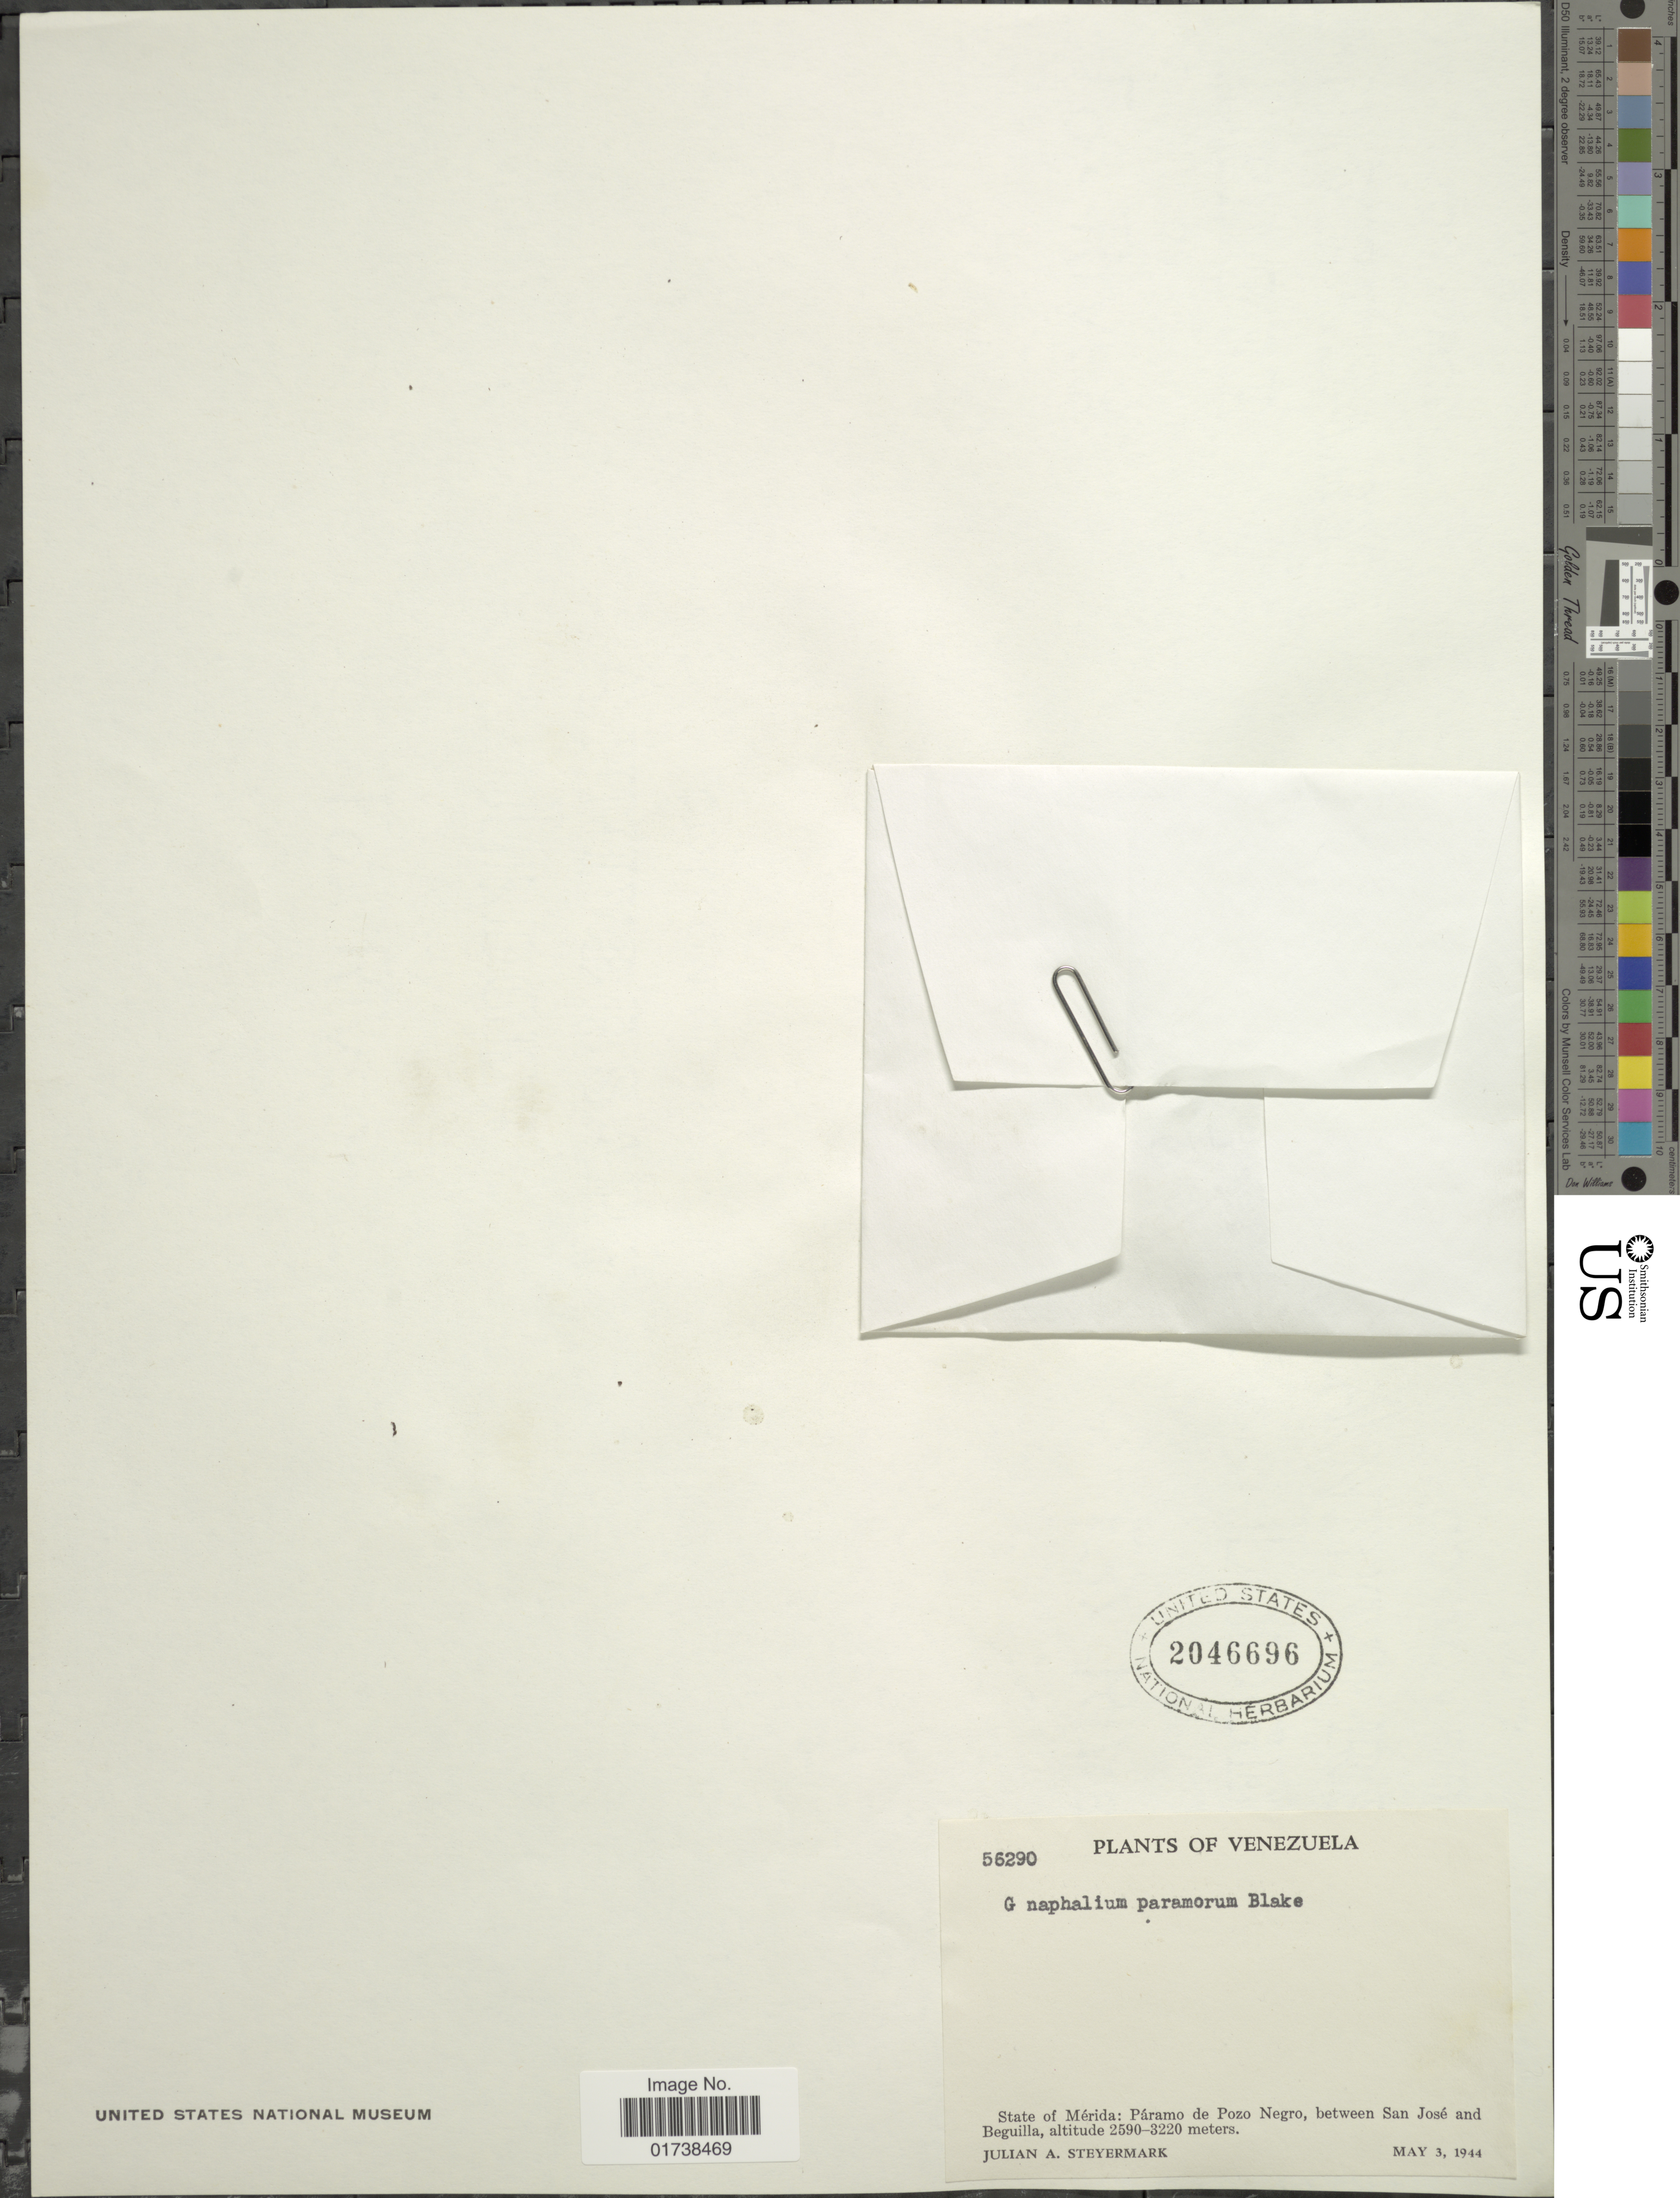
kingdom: Plantae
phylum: Tracheophyta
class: Magnoliopsida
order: Asterales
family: Asteraceae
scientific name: Orognaphalon paramorum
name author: (S.F. Blake) G.L. Nesom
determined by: Nesom, Guy L.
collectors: J. Steyermark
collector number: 56290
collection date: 1944-05-03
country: Venezuela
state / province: Mérida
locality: Paramo de Pozo Negro, between San Jose and Beguilla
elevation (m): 2590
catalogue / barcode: US 2046696